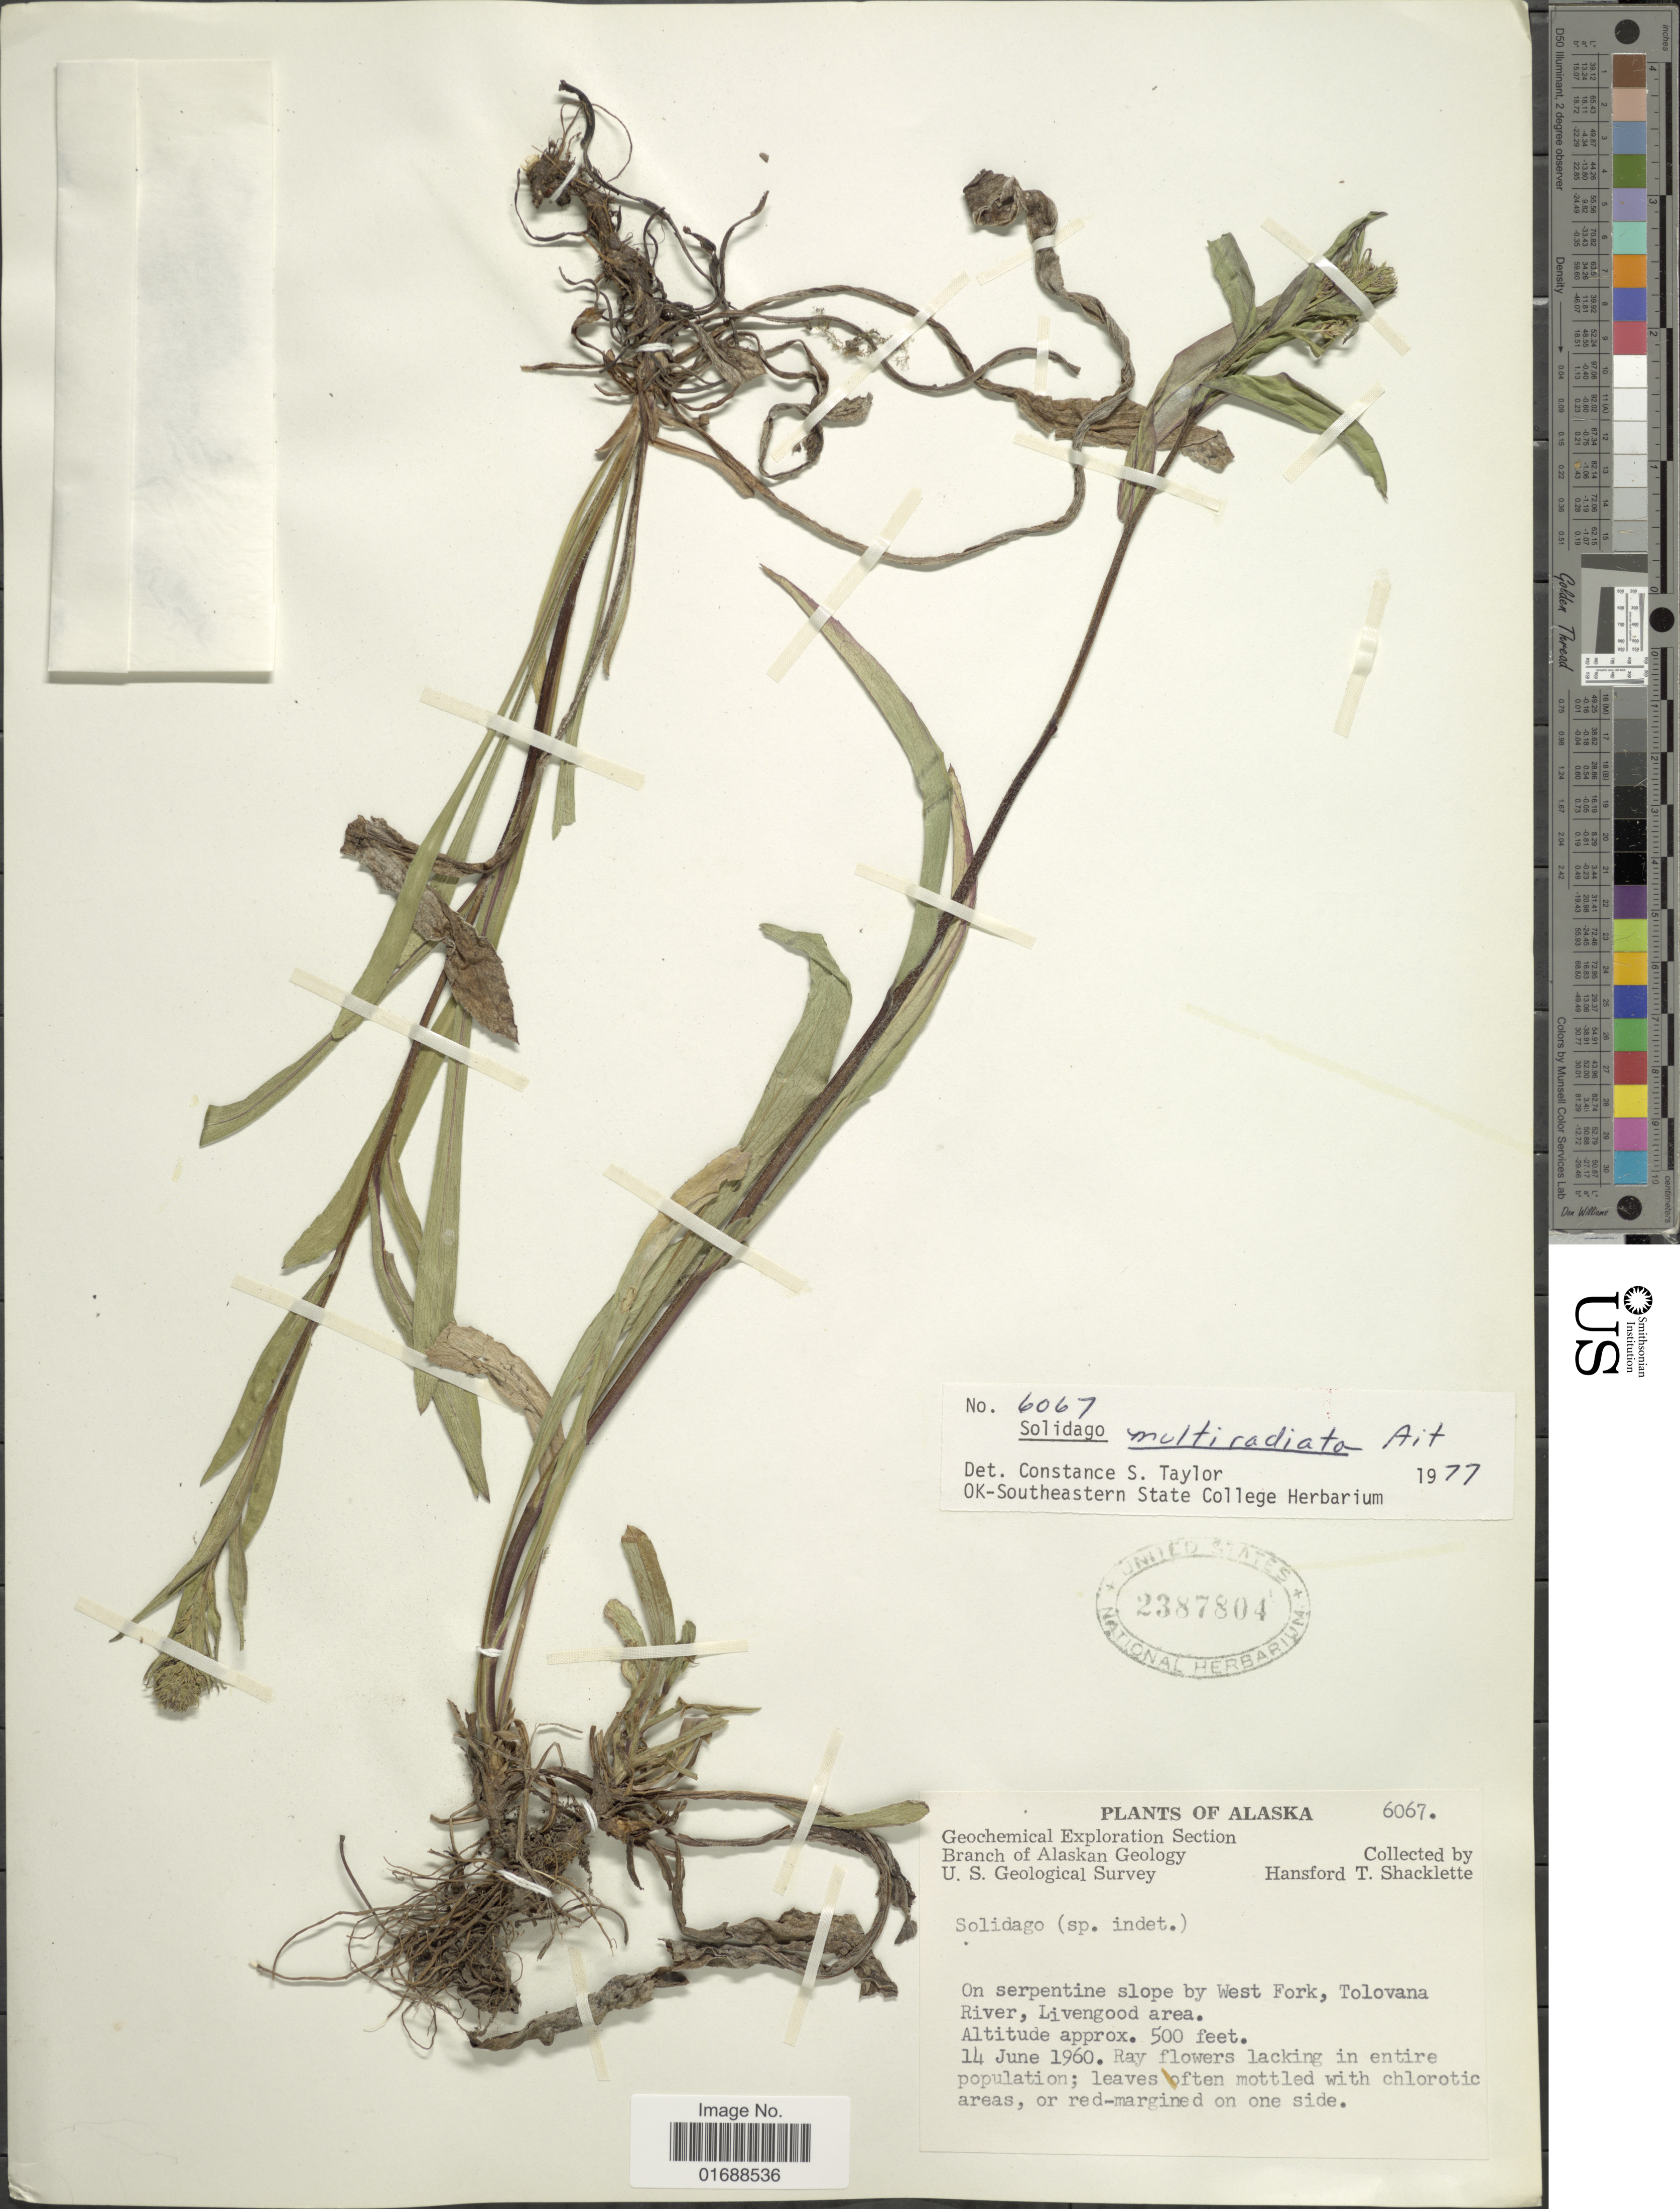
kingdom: Plantae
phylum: Tracheophyta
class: Magnoliopsida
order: Asterales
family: Asteraceae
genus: Solidago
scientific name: Solidago multiradiata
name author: Aiton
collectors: H. Shacklette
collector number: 6067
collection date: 1960-06-14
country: United States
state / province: Alaska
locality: On serpentine slope by West Fork, Tolovana River, Livengood area.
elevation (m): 152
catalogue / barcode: US 2387804